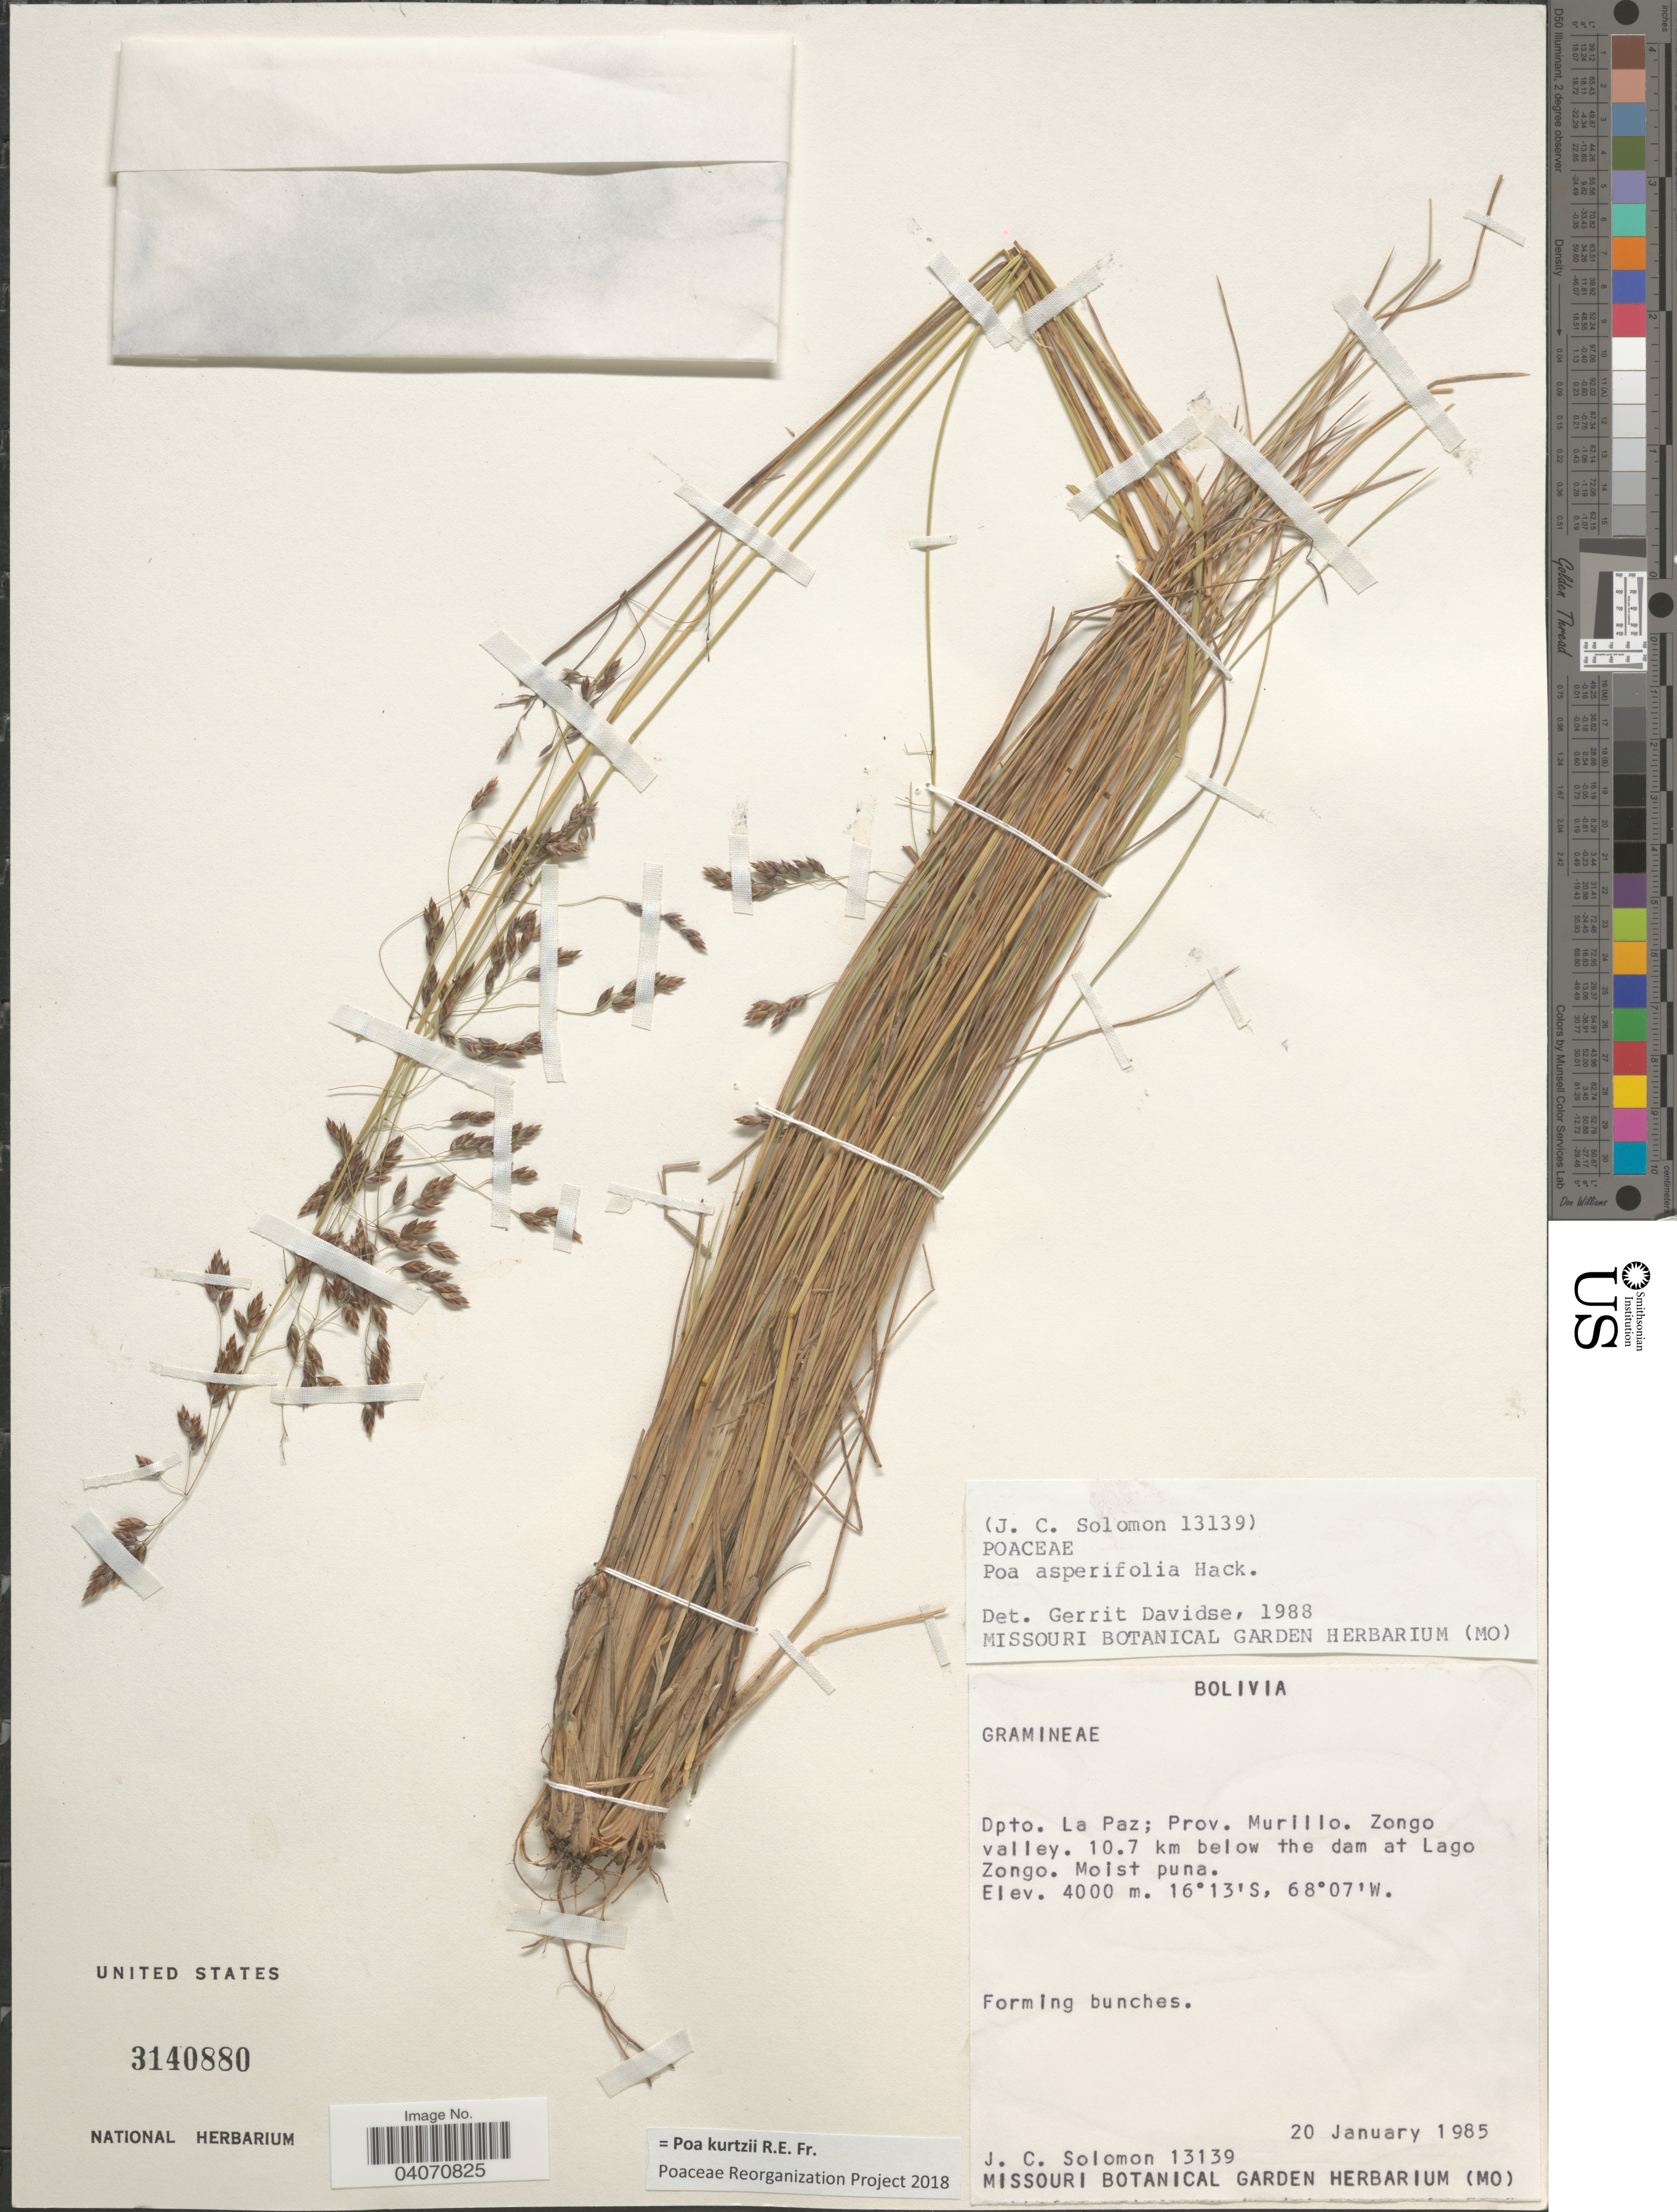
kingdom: Plantae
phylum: Tracheophyta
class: Liliopsida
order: Poales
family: Poaceae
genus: Poa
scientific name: Poa kurtzii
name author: R.E. Fr.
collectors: J. C. Solomon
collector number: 13139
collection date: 1985-01-20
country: Bolivia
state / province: La Paz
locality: Dpto. La Paz; Prov. Murillo. Zongo valley. 10.7 km below the dam at Lago Zongo.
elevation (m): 4000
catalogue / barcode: US 3140880